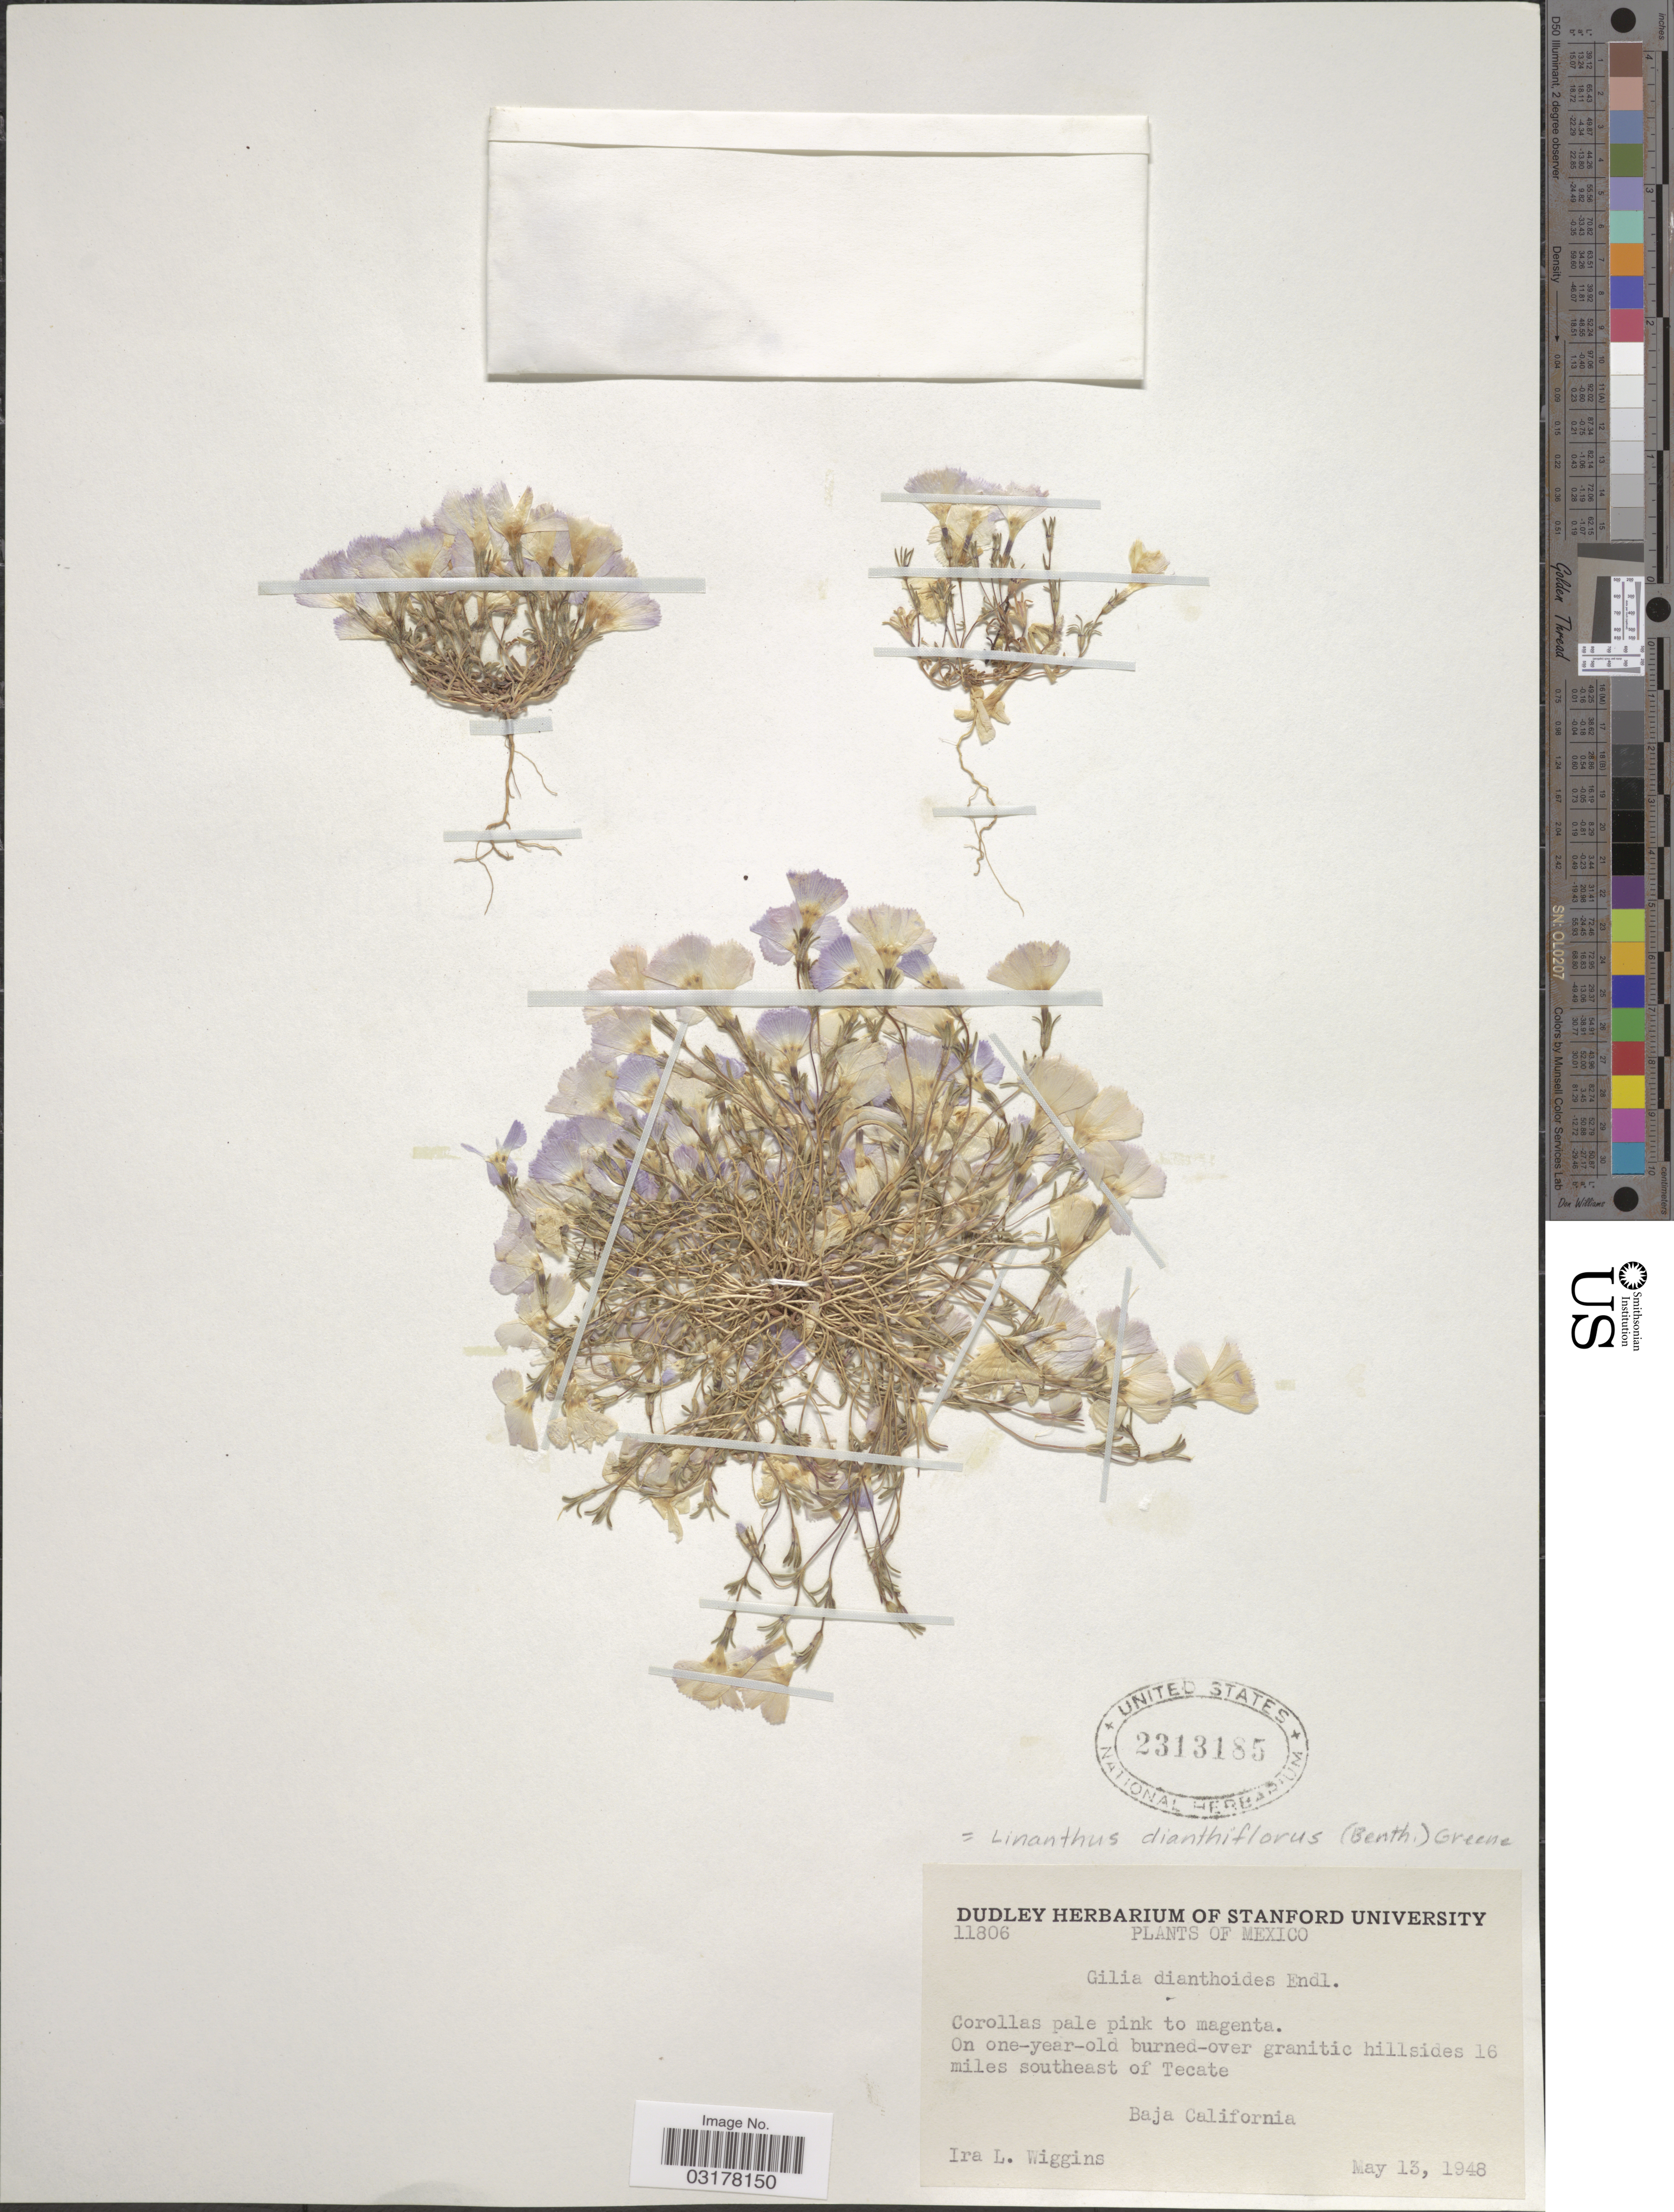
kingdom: Plantae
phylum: Tracheophyta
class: Magnoliopsida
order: Ericales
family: Polemoniaceae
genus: Linanthus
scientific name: Linanthus dianthiflorus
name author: (Benth.) Greene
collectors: I. L. Wiggins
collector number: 11806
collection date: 1948-05-13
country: Mexico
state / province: Baja California Norte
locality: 16 miles southeast of Tecate.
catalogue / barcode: US 2313185